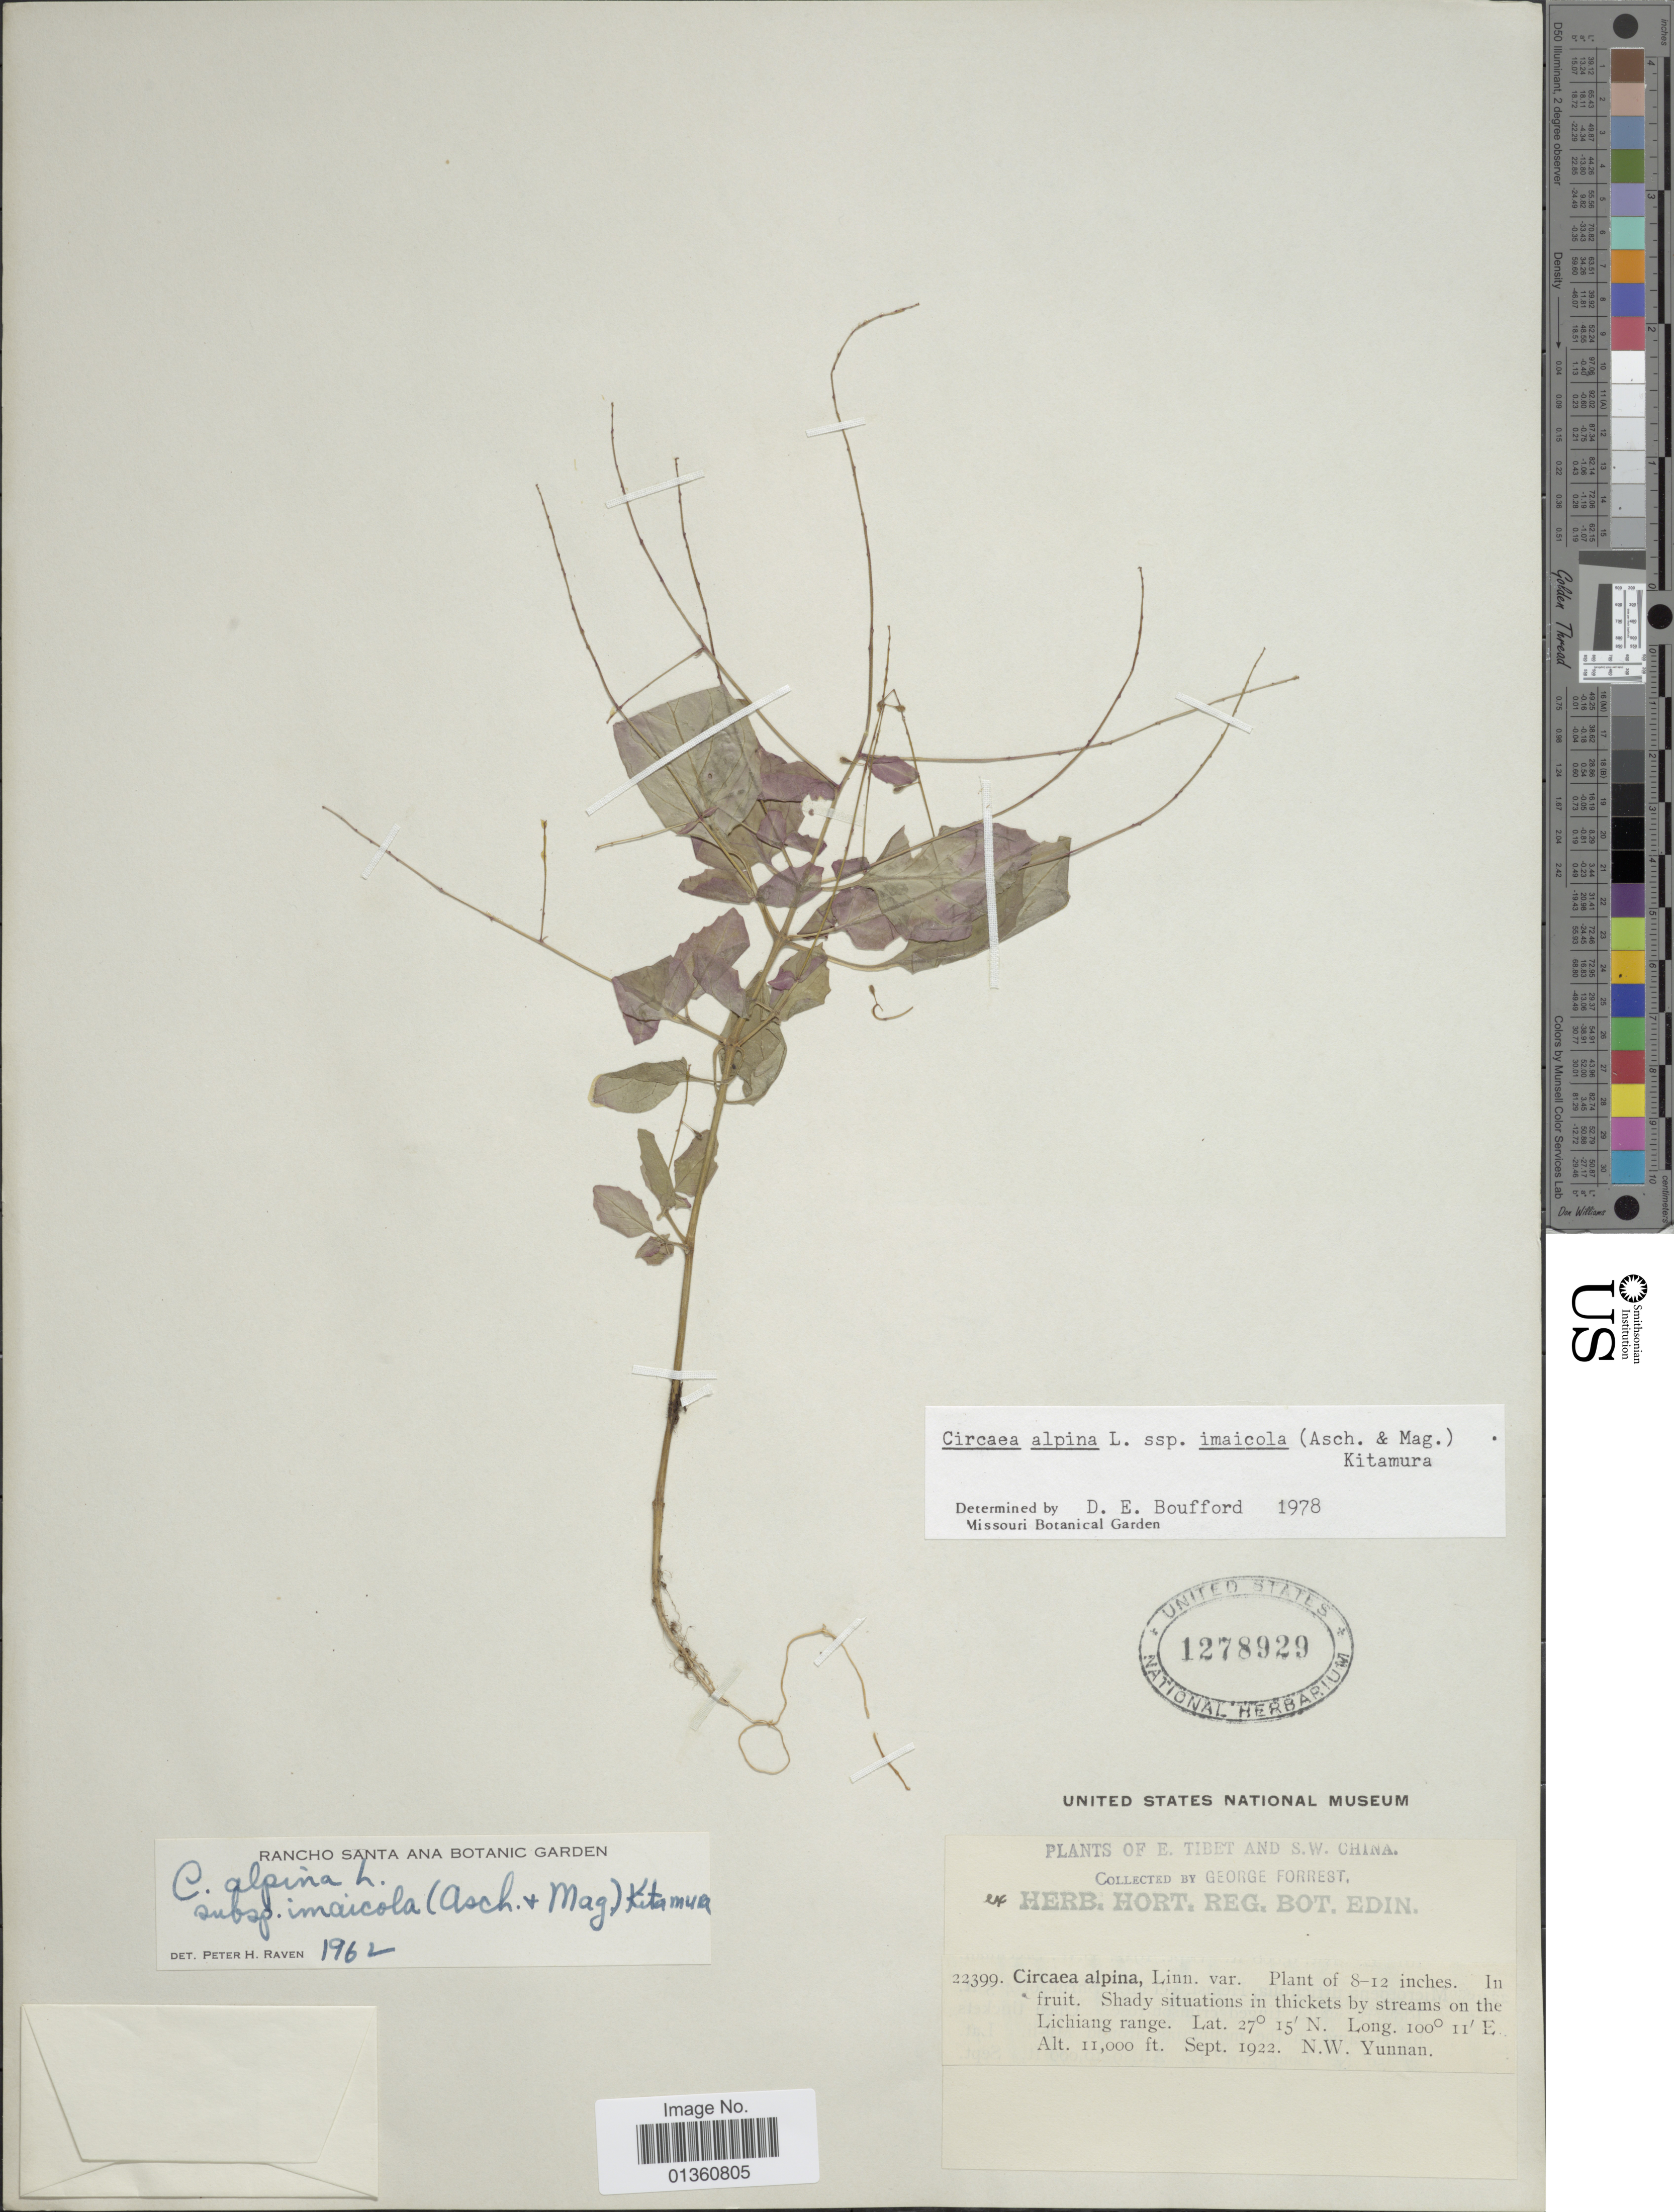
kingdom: Plantae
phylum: Tracheophyta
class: Magnoliopsida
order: Myrtales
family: Onagraceae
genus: Circaea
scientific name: Circaea alpina subsp. imaicola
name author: (Asch. & Magnus) Kitam.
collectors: G. Forrest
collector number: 22399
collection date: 1922-09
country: China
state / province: Yunnan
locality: E. Tibet and S.W. China. Lichiang range.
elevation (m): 3353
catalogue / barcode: US 1278929